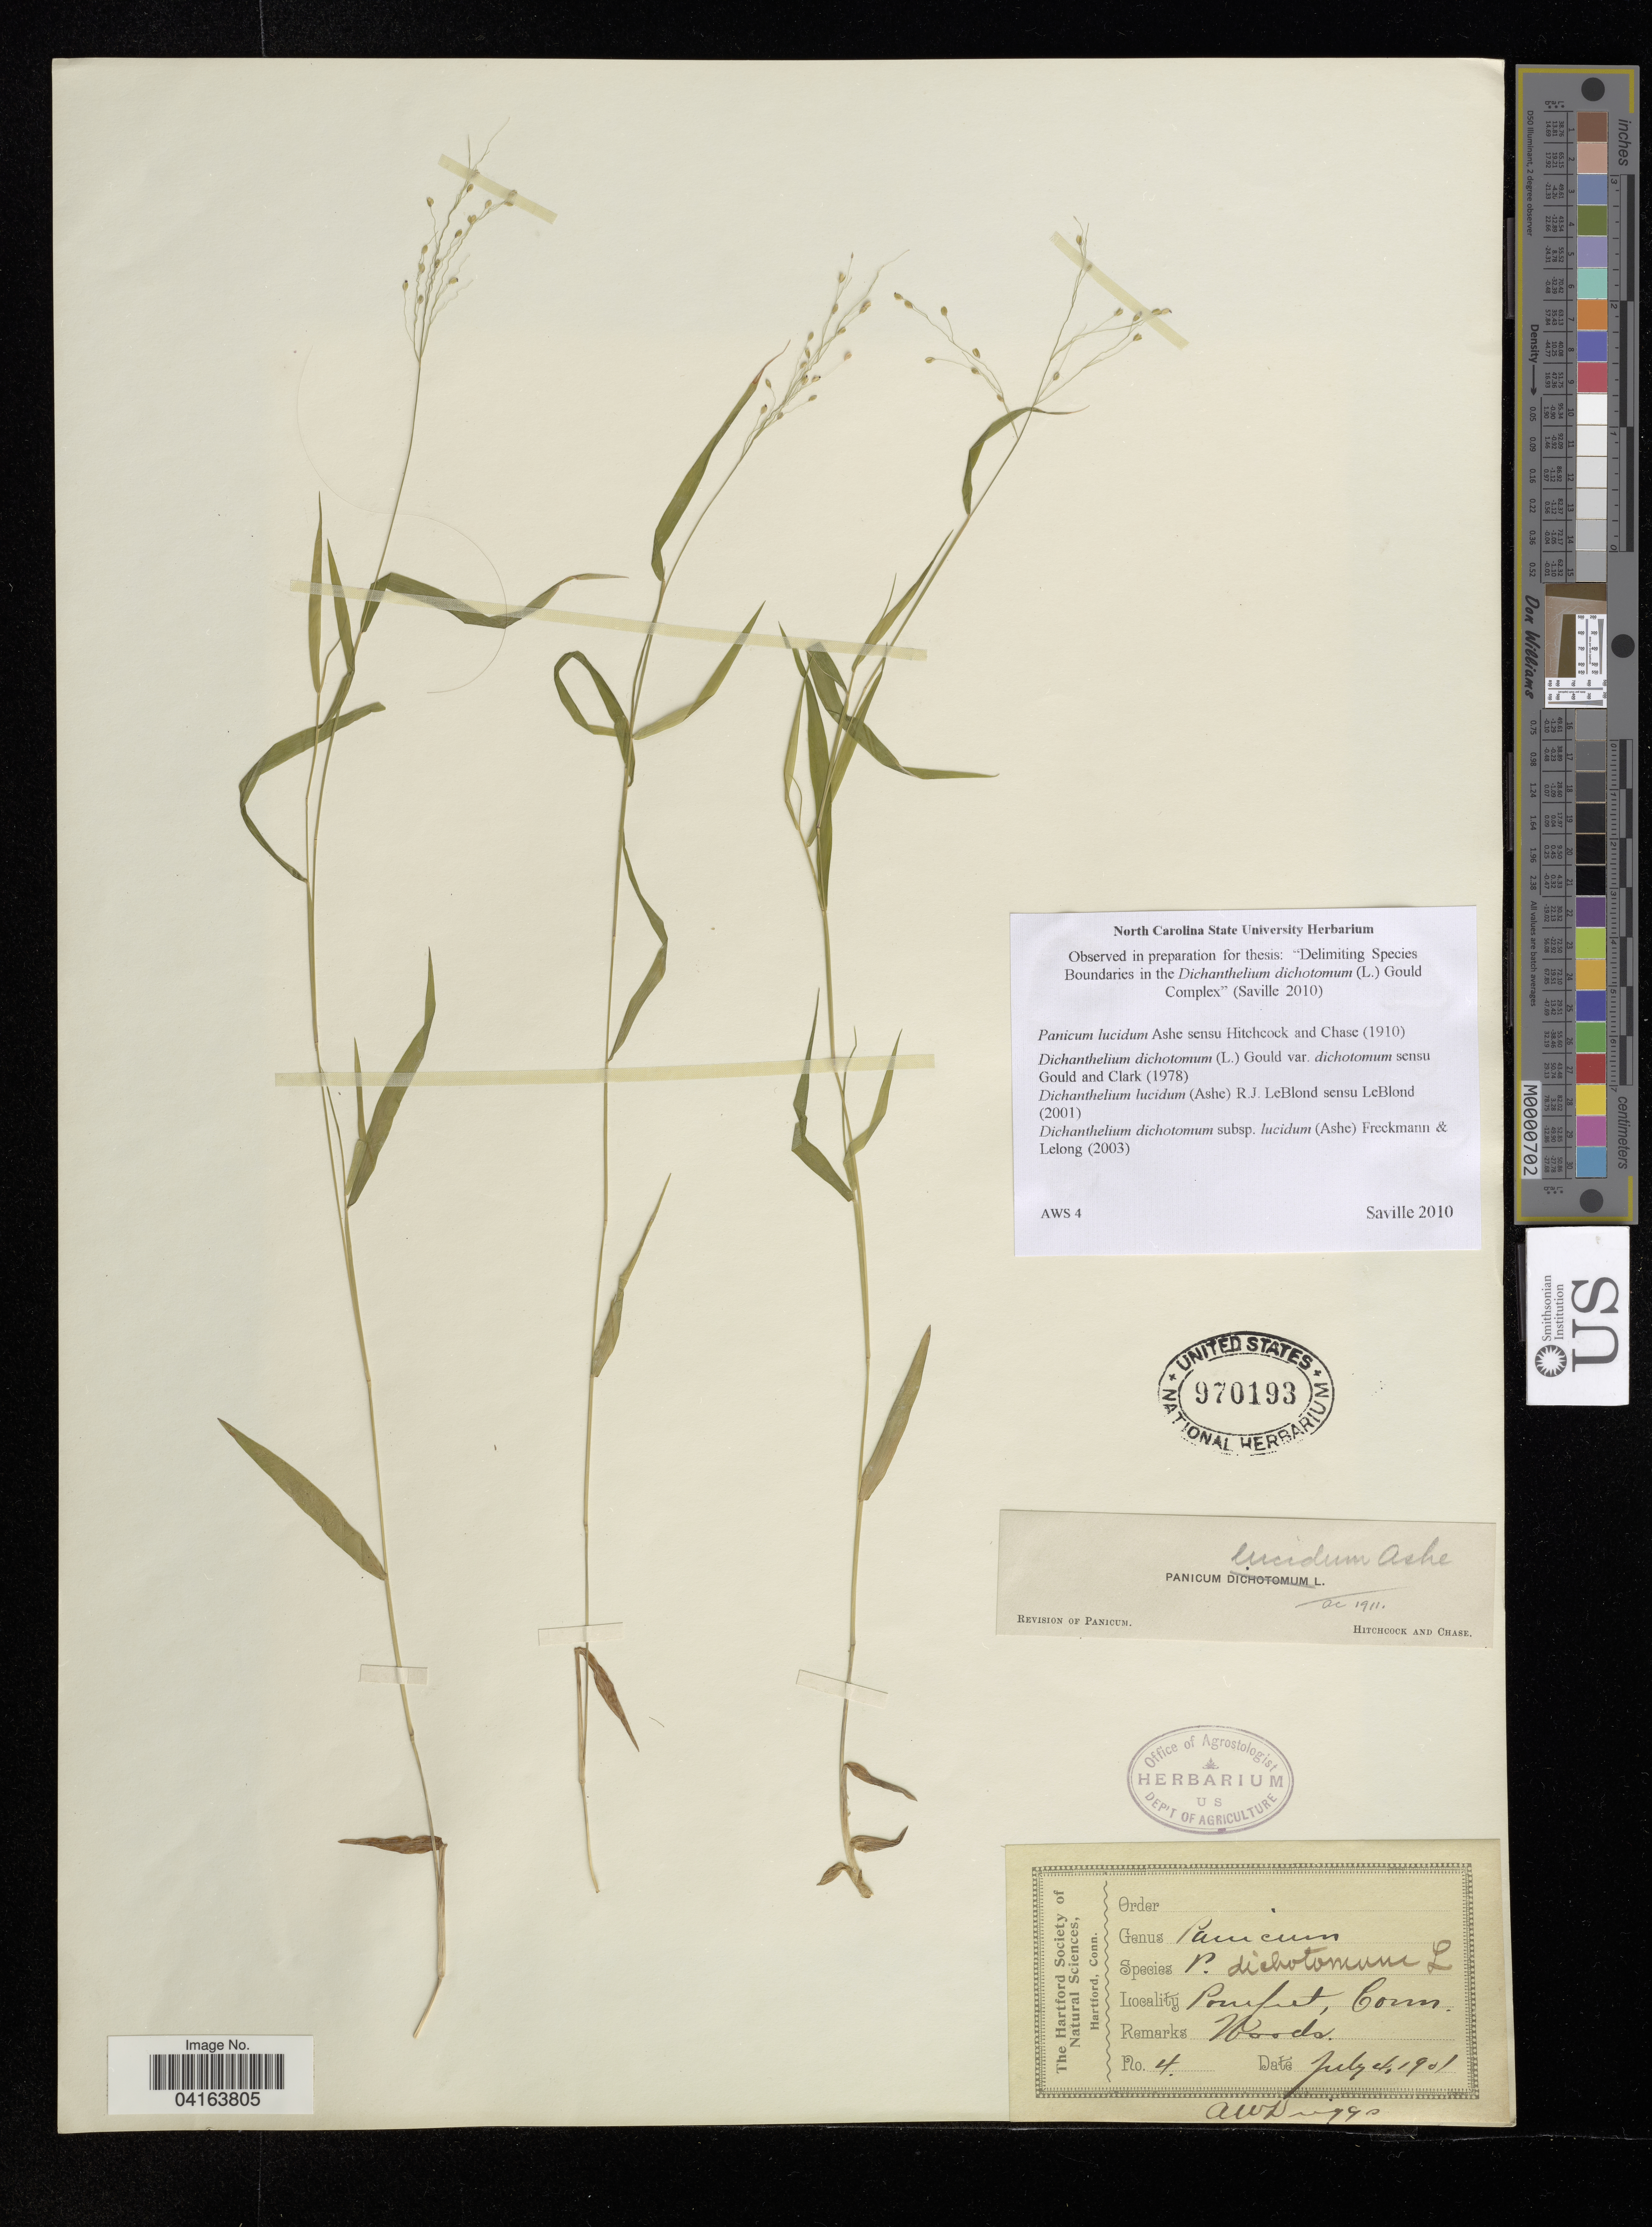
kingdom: Plantae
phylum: Tracheophyta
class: Liliopsida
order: Poales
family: Poaceae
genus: Dichanthelium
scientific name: Dichanthelium dichotomum subsp. lucidum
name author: (Ashe) Freckmann & Lelong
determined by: Saville, A. C., (NCSC), North Carolina State University (UNITED STATES)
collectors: A. Driggs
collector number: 4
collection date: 1901-07-04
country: United States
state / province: Connecticut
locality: Pomfret.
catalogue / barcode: US 970193